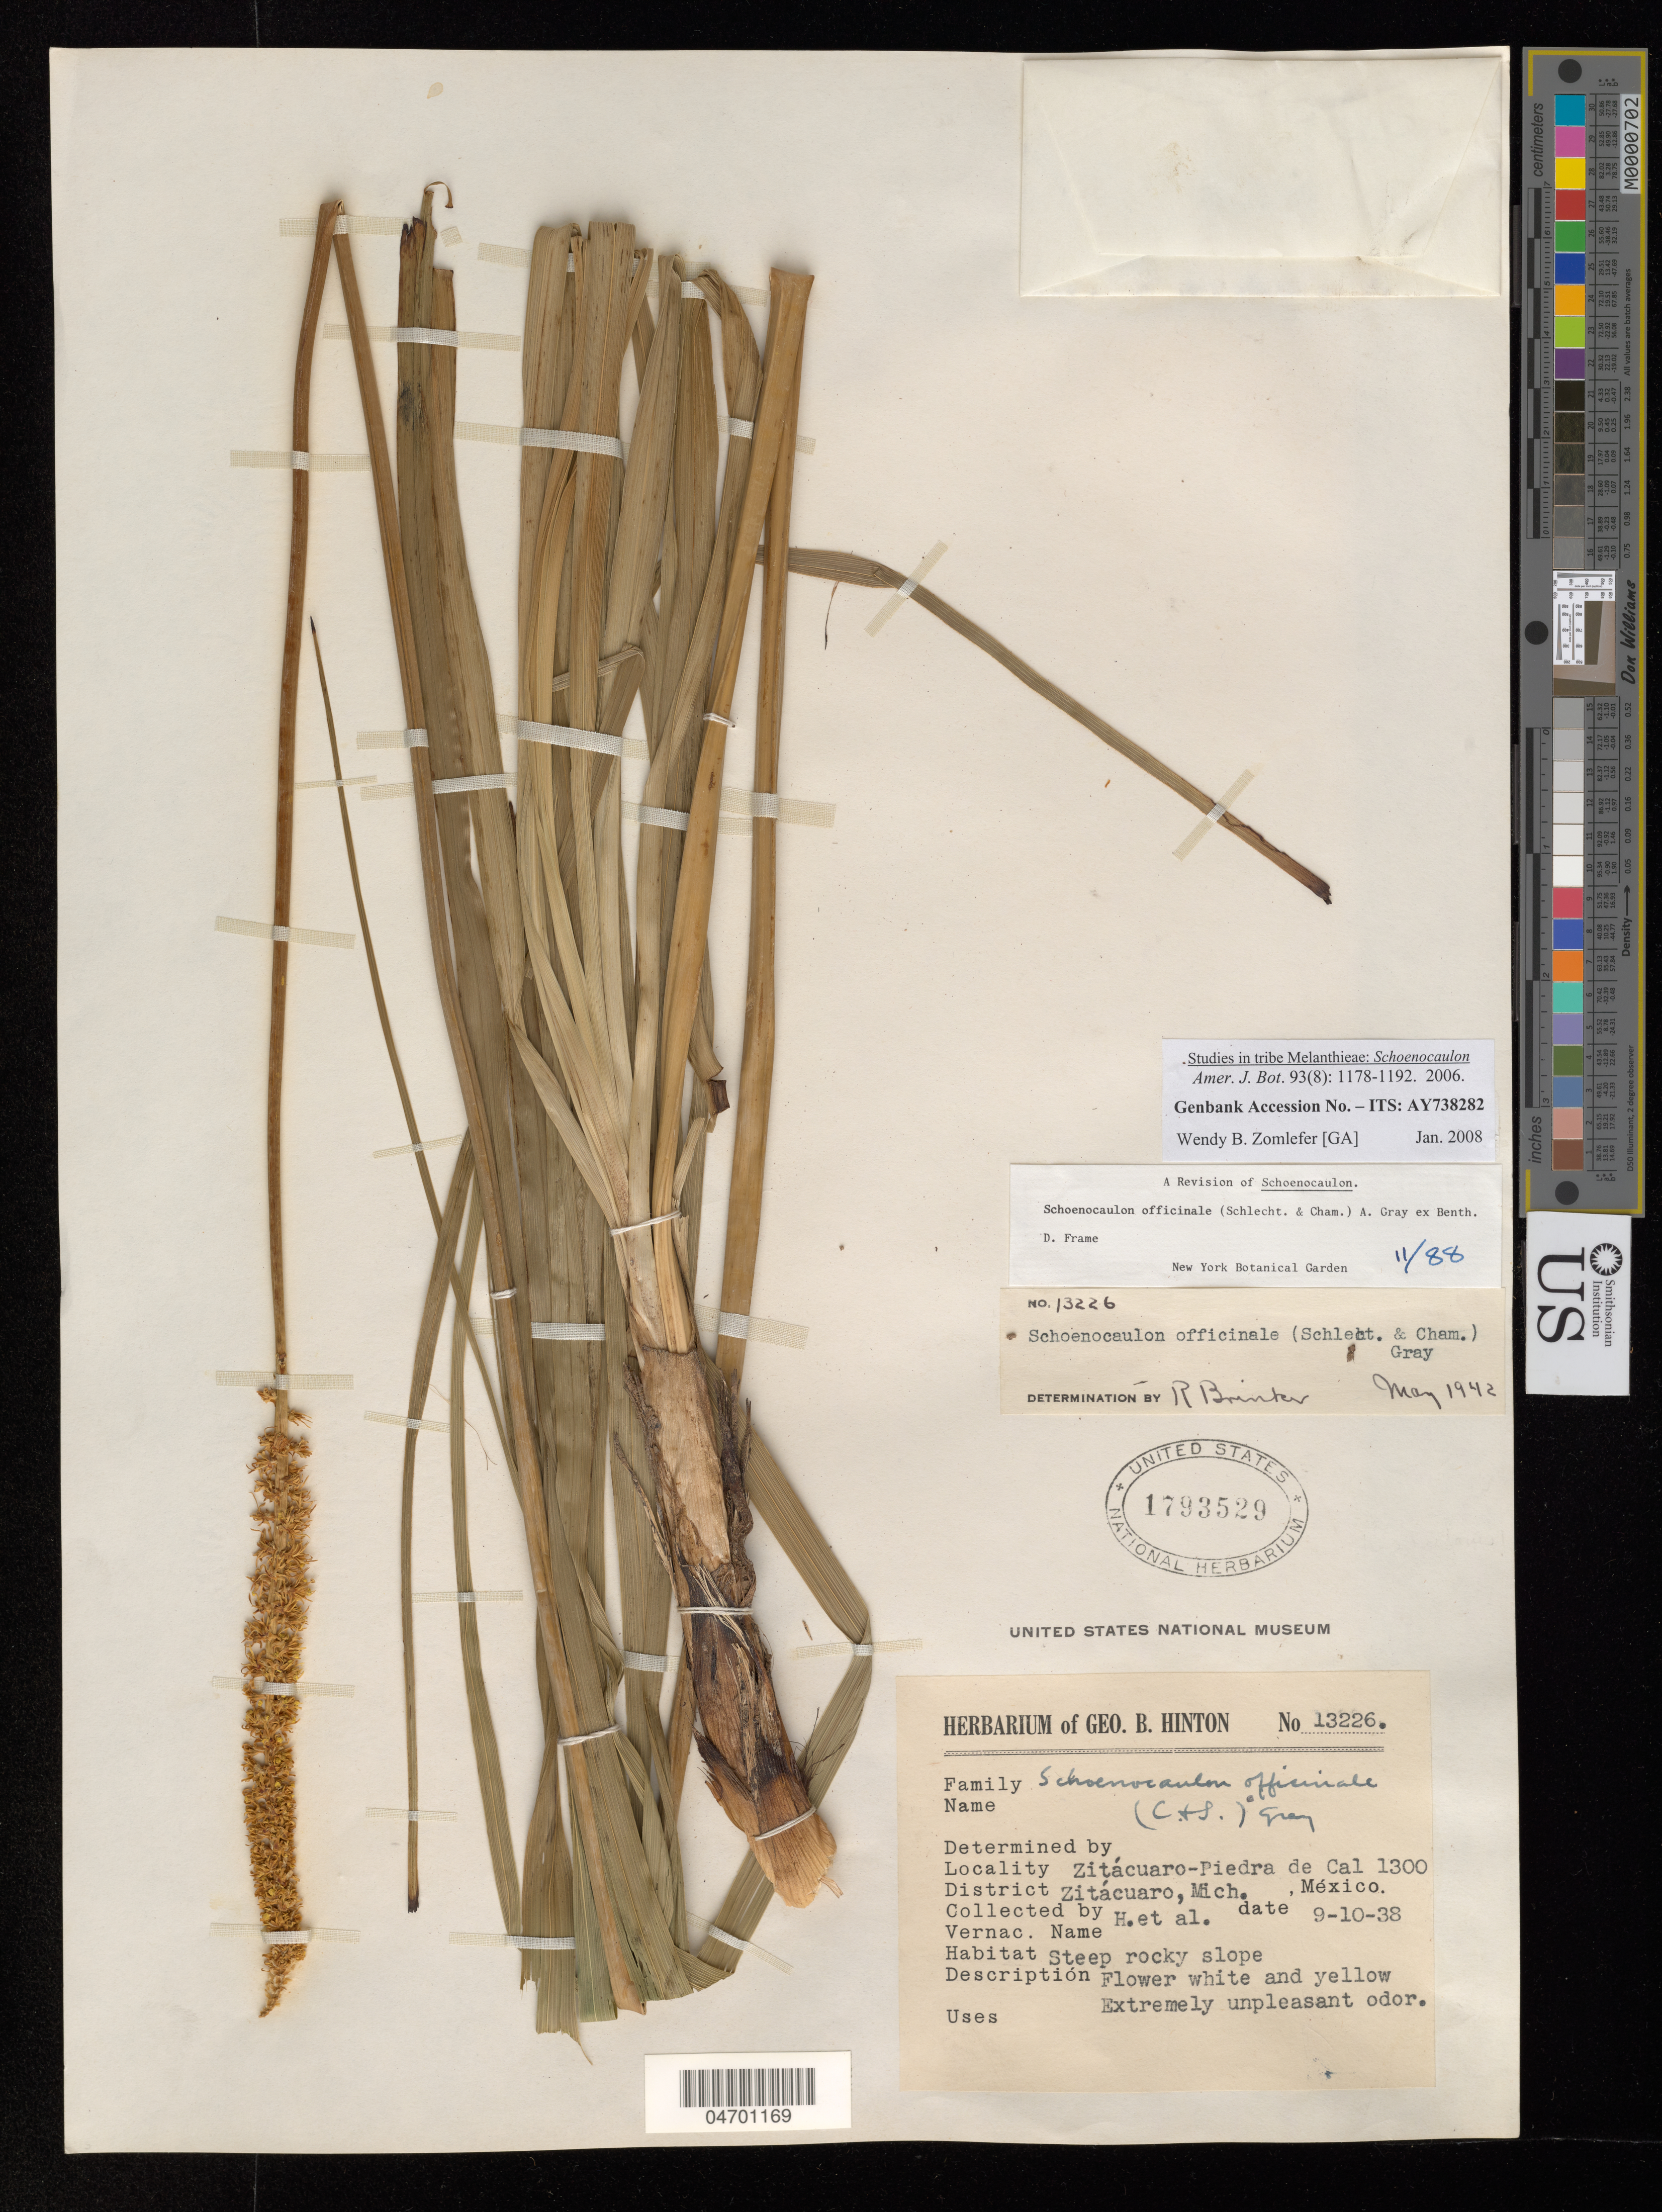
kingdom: Plantae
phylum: Tracheophyta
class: Liliopsida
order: Liliales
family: Melanthiaceae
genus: Schoenocaulon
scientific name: Schoenocaulon officinale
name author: (Schltdl.) A. Gray ex Benth.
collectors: G. B. Hinton & et al.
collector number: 13226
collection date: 1938-10-09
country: Mexico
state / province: Michoacán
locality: Zitácuaro-Piedra de Cal. District Zitácuaro.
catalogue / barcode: US 1793529